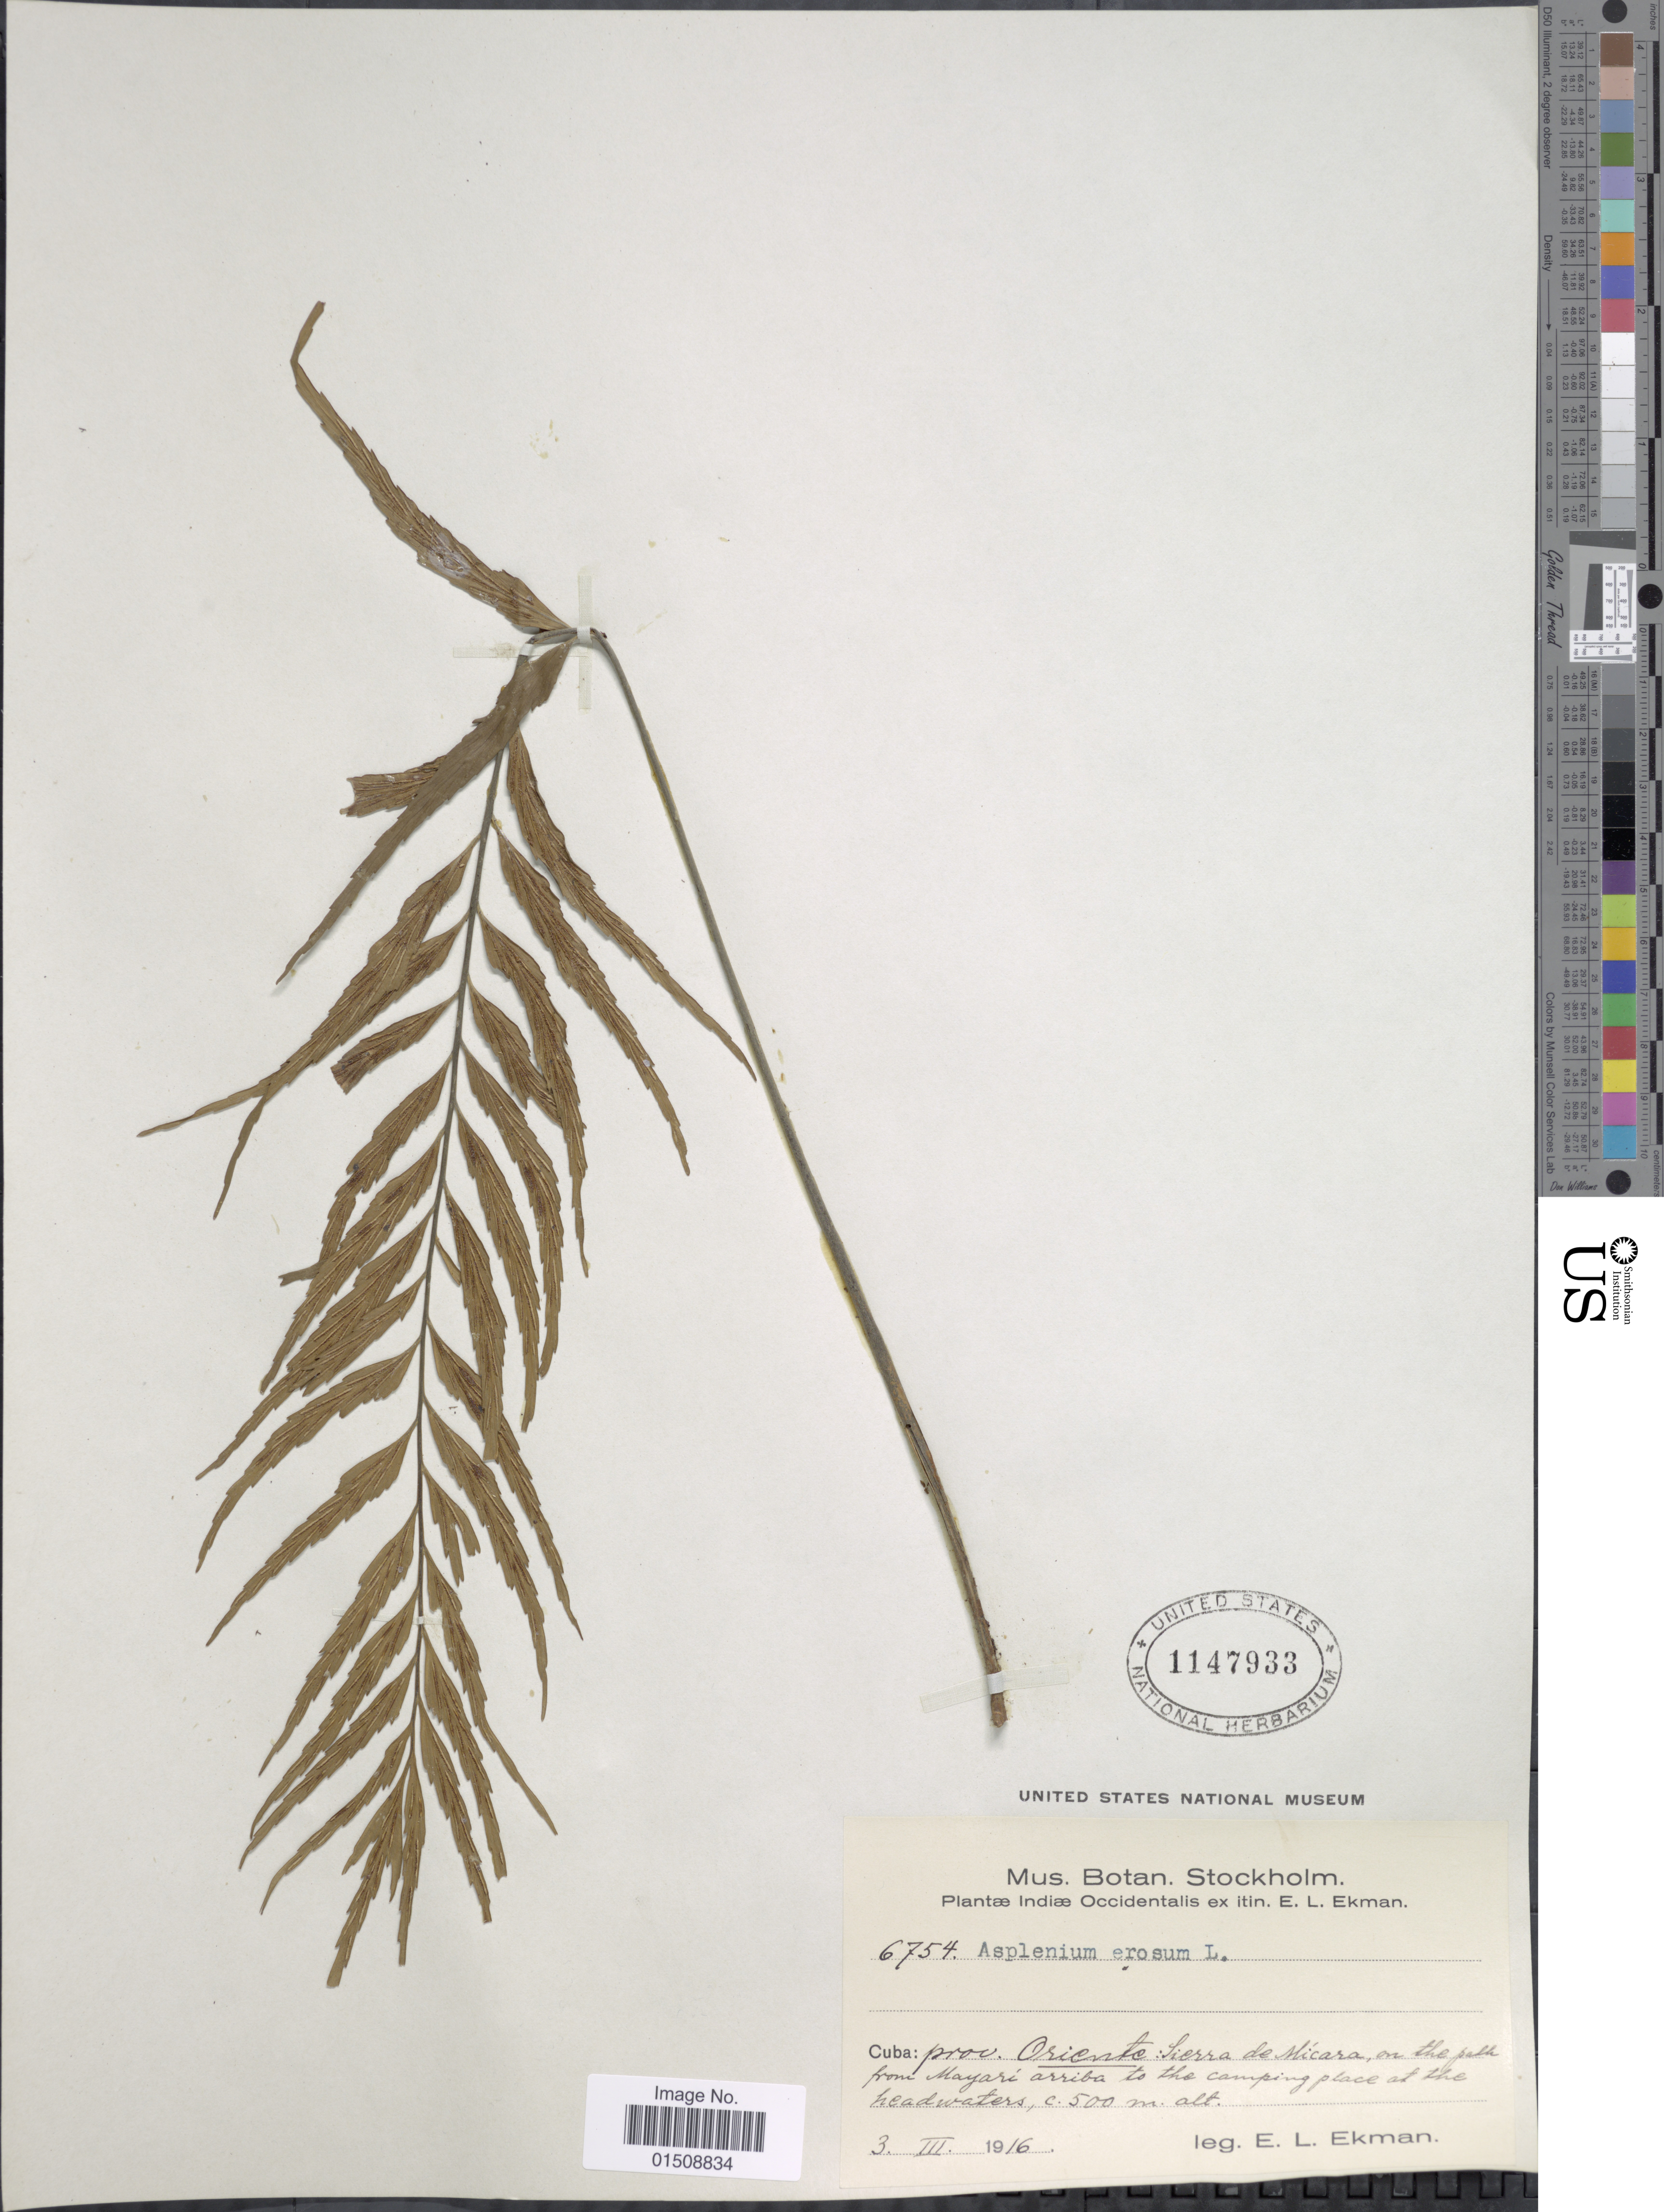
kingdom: Plantae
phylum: Tracheophyta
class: Polypodiopsida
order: Polypodiales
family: Aspleniaceae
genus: Asplenium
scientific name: Asplenium erosum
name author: L.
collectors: E. L. Ekman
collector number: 6754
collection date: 1916-03-03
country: Cuba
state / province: Santiago de Cuba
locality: Prov. Oriente; Sierra de Mícara, on the path from Mayarí arriba to the camping place at the headwaters.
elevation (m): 500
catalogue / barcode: US 1147933